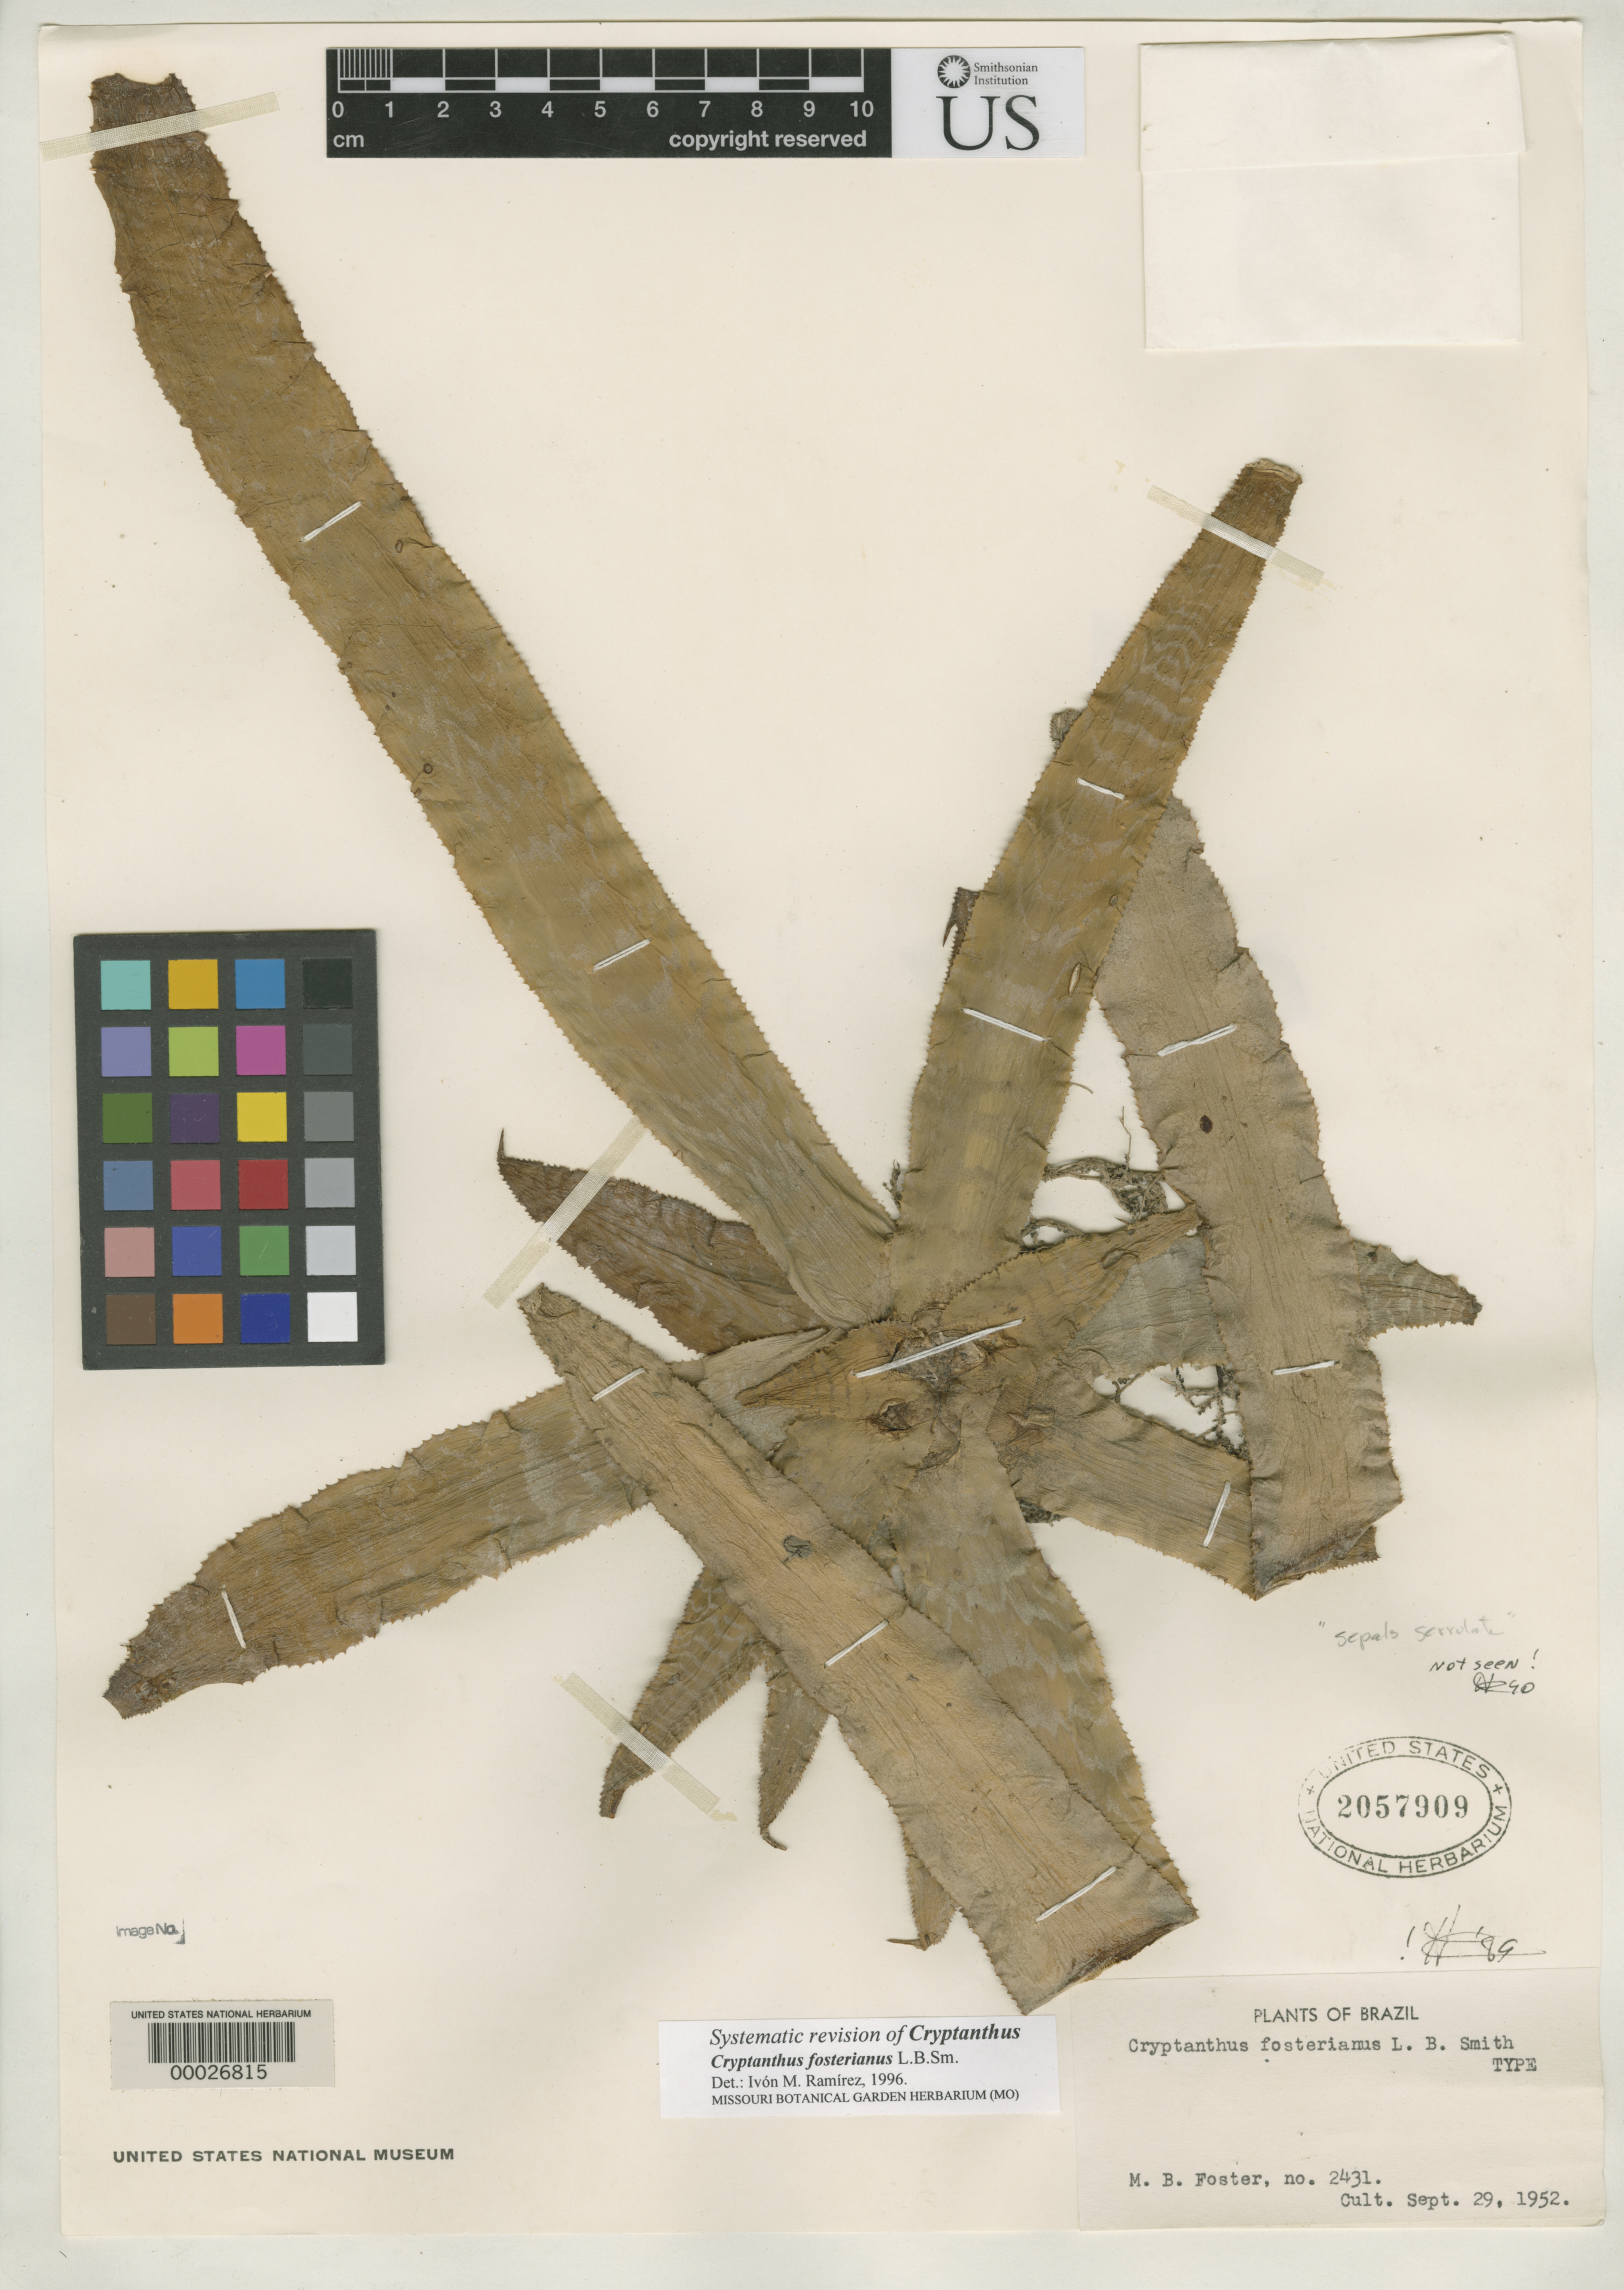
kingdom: Plantae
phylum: Tracheophyta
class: Liliopsida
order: Poales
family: Bromeliaceae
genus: Cryptanthus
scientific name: Cryptanthus fosterianus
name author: L.B. Sm.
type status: Holotype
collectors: M. B. Foster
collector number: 2431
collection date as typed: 29 Sep 1952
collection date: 1952-09-29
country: Brazil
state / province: Pernambuco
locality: Serra Negra, near Paraiba boundary.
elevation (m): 350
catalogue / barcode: US 2057909